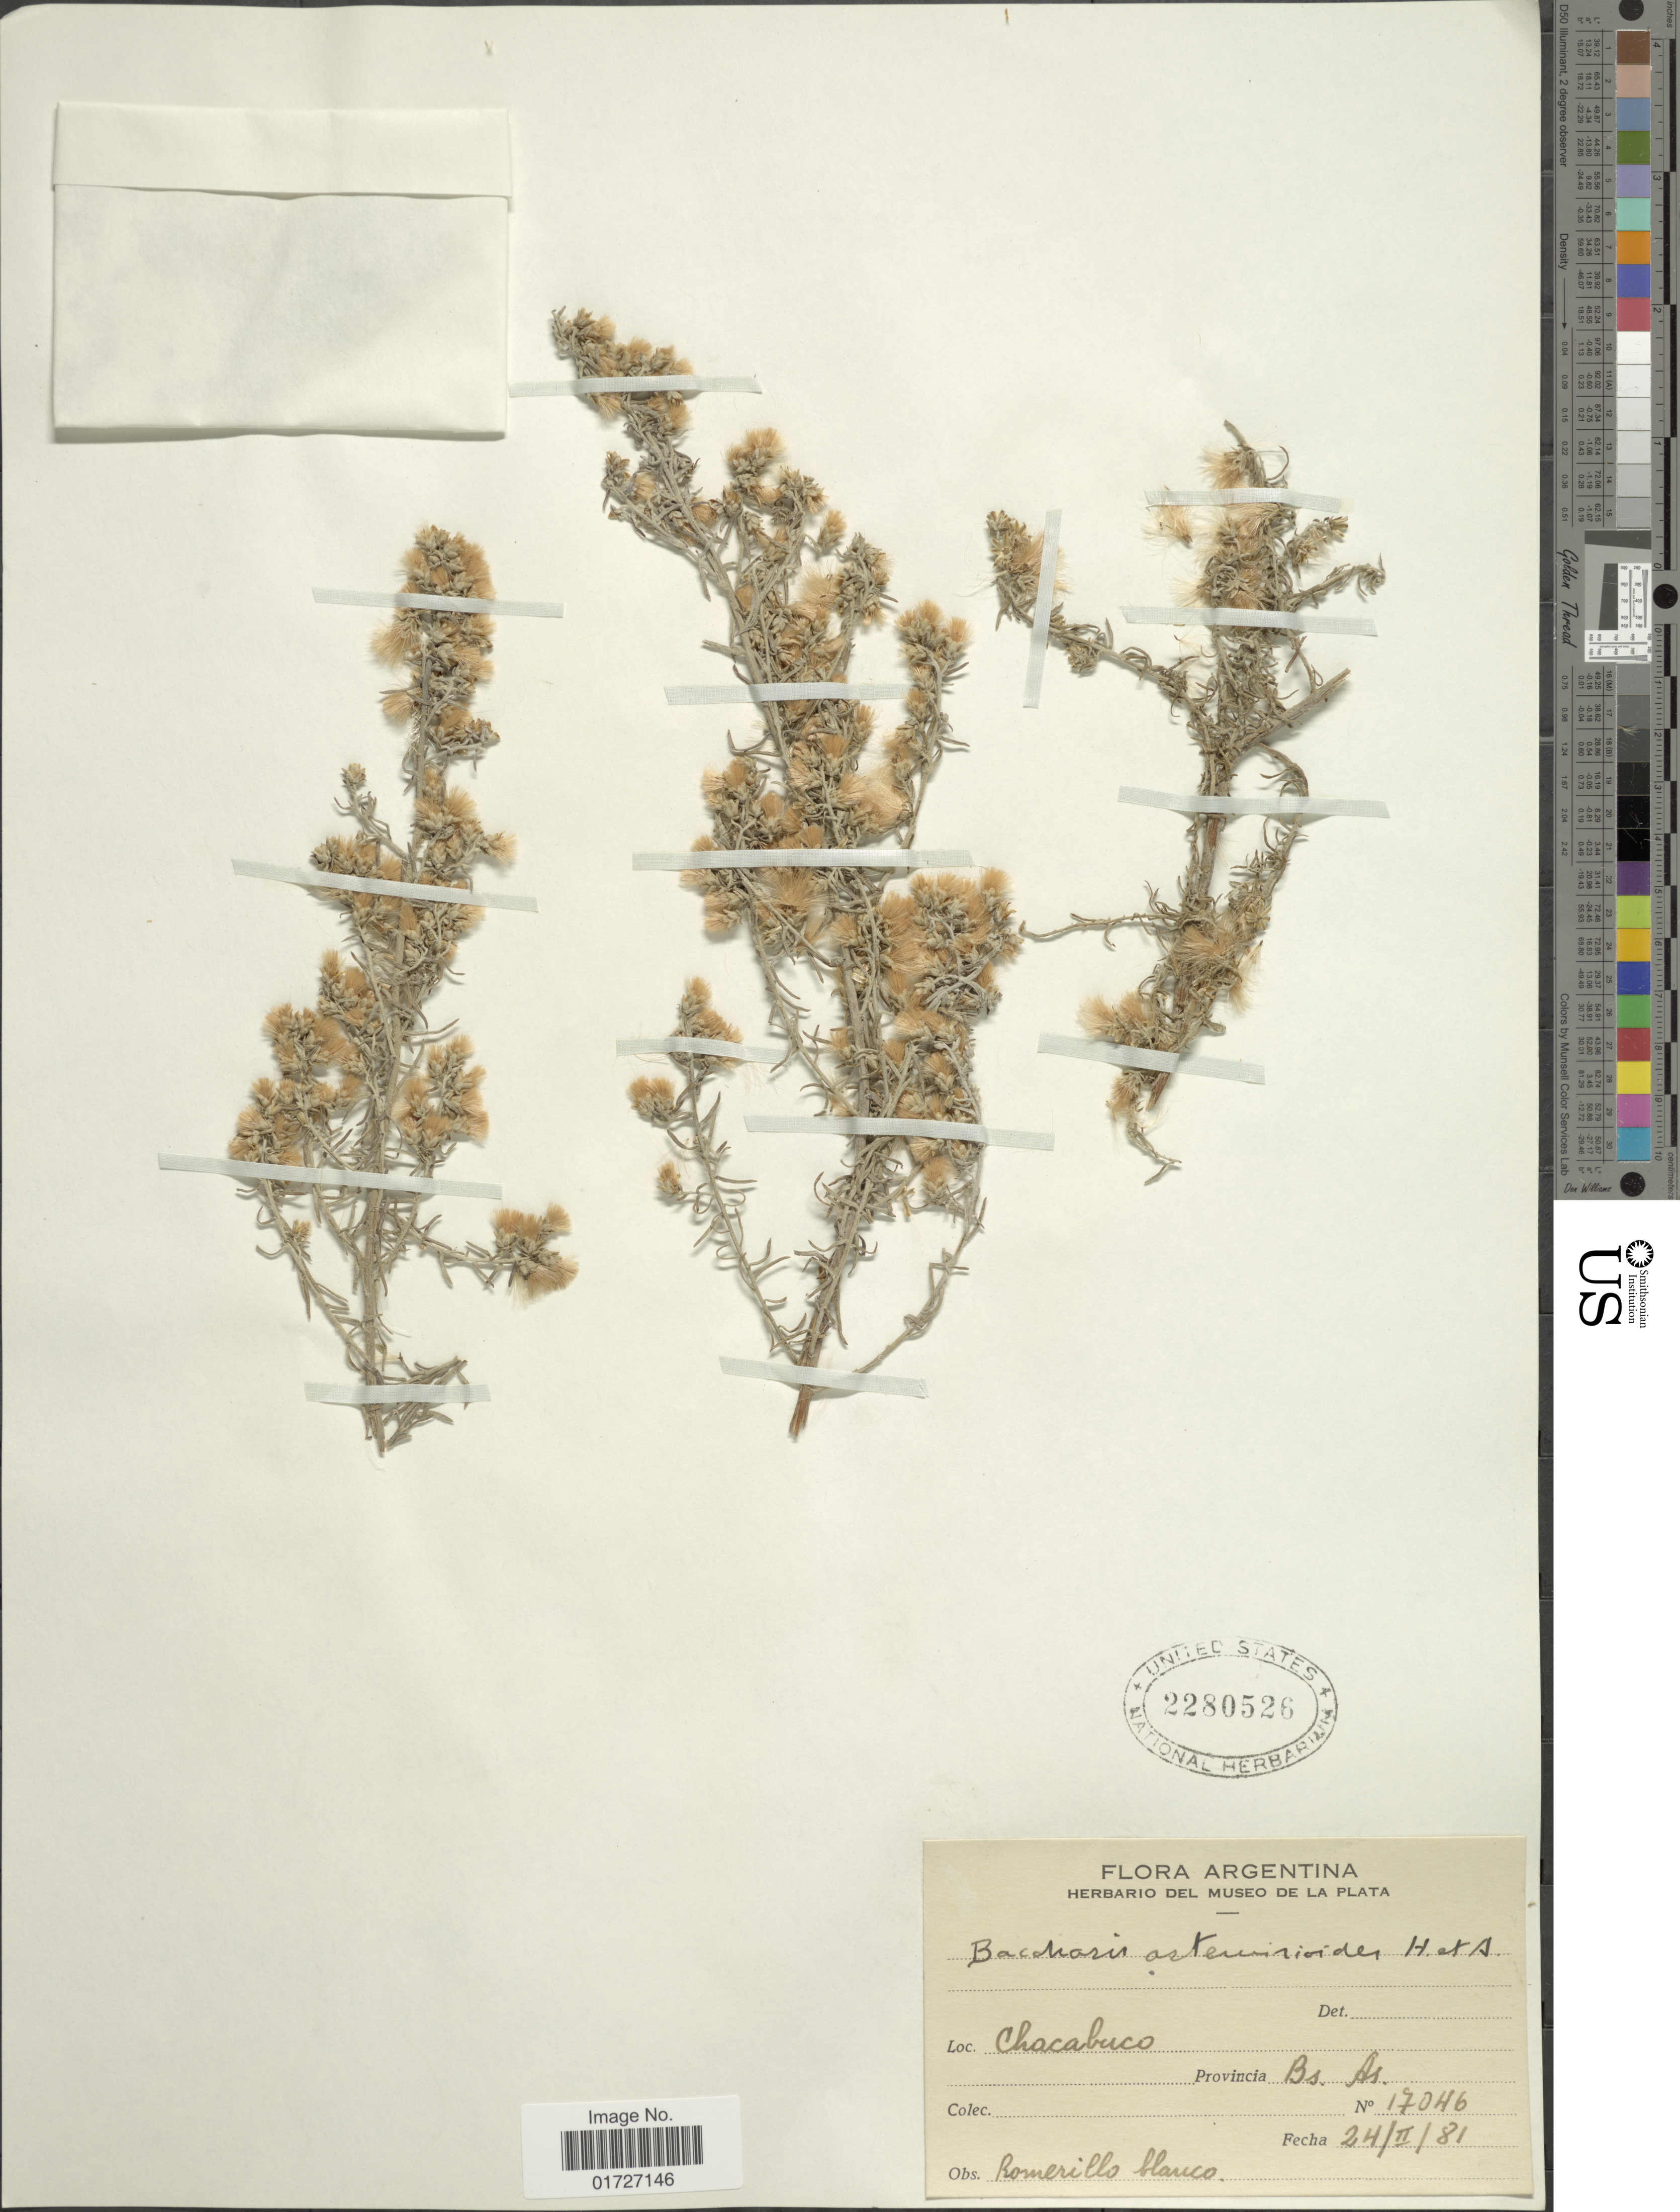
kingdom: Plantae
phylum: Tracheophyta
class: Magnoliopsida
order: Asterales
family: Asteraceae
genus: Baccharis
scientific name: Baccharis artemisioides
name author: Hook. & Arn.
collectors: ex herb. Museo de La Plata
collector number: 17046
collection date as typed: Transcribed d/m/y: 24/2/81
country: Argentina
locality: Chacabuco, Provincia Bs., As.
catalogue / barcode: US 2280526